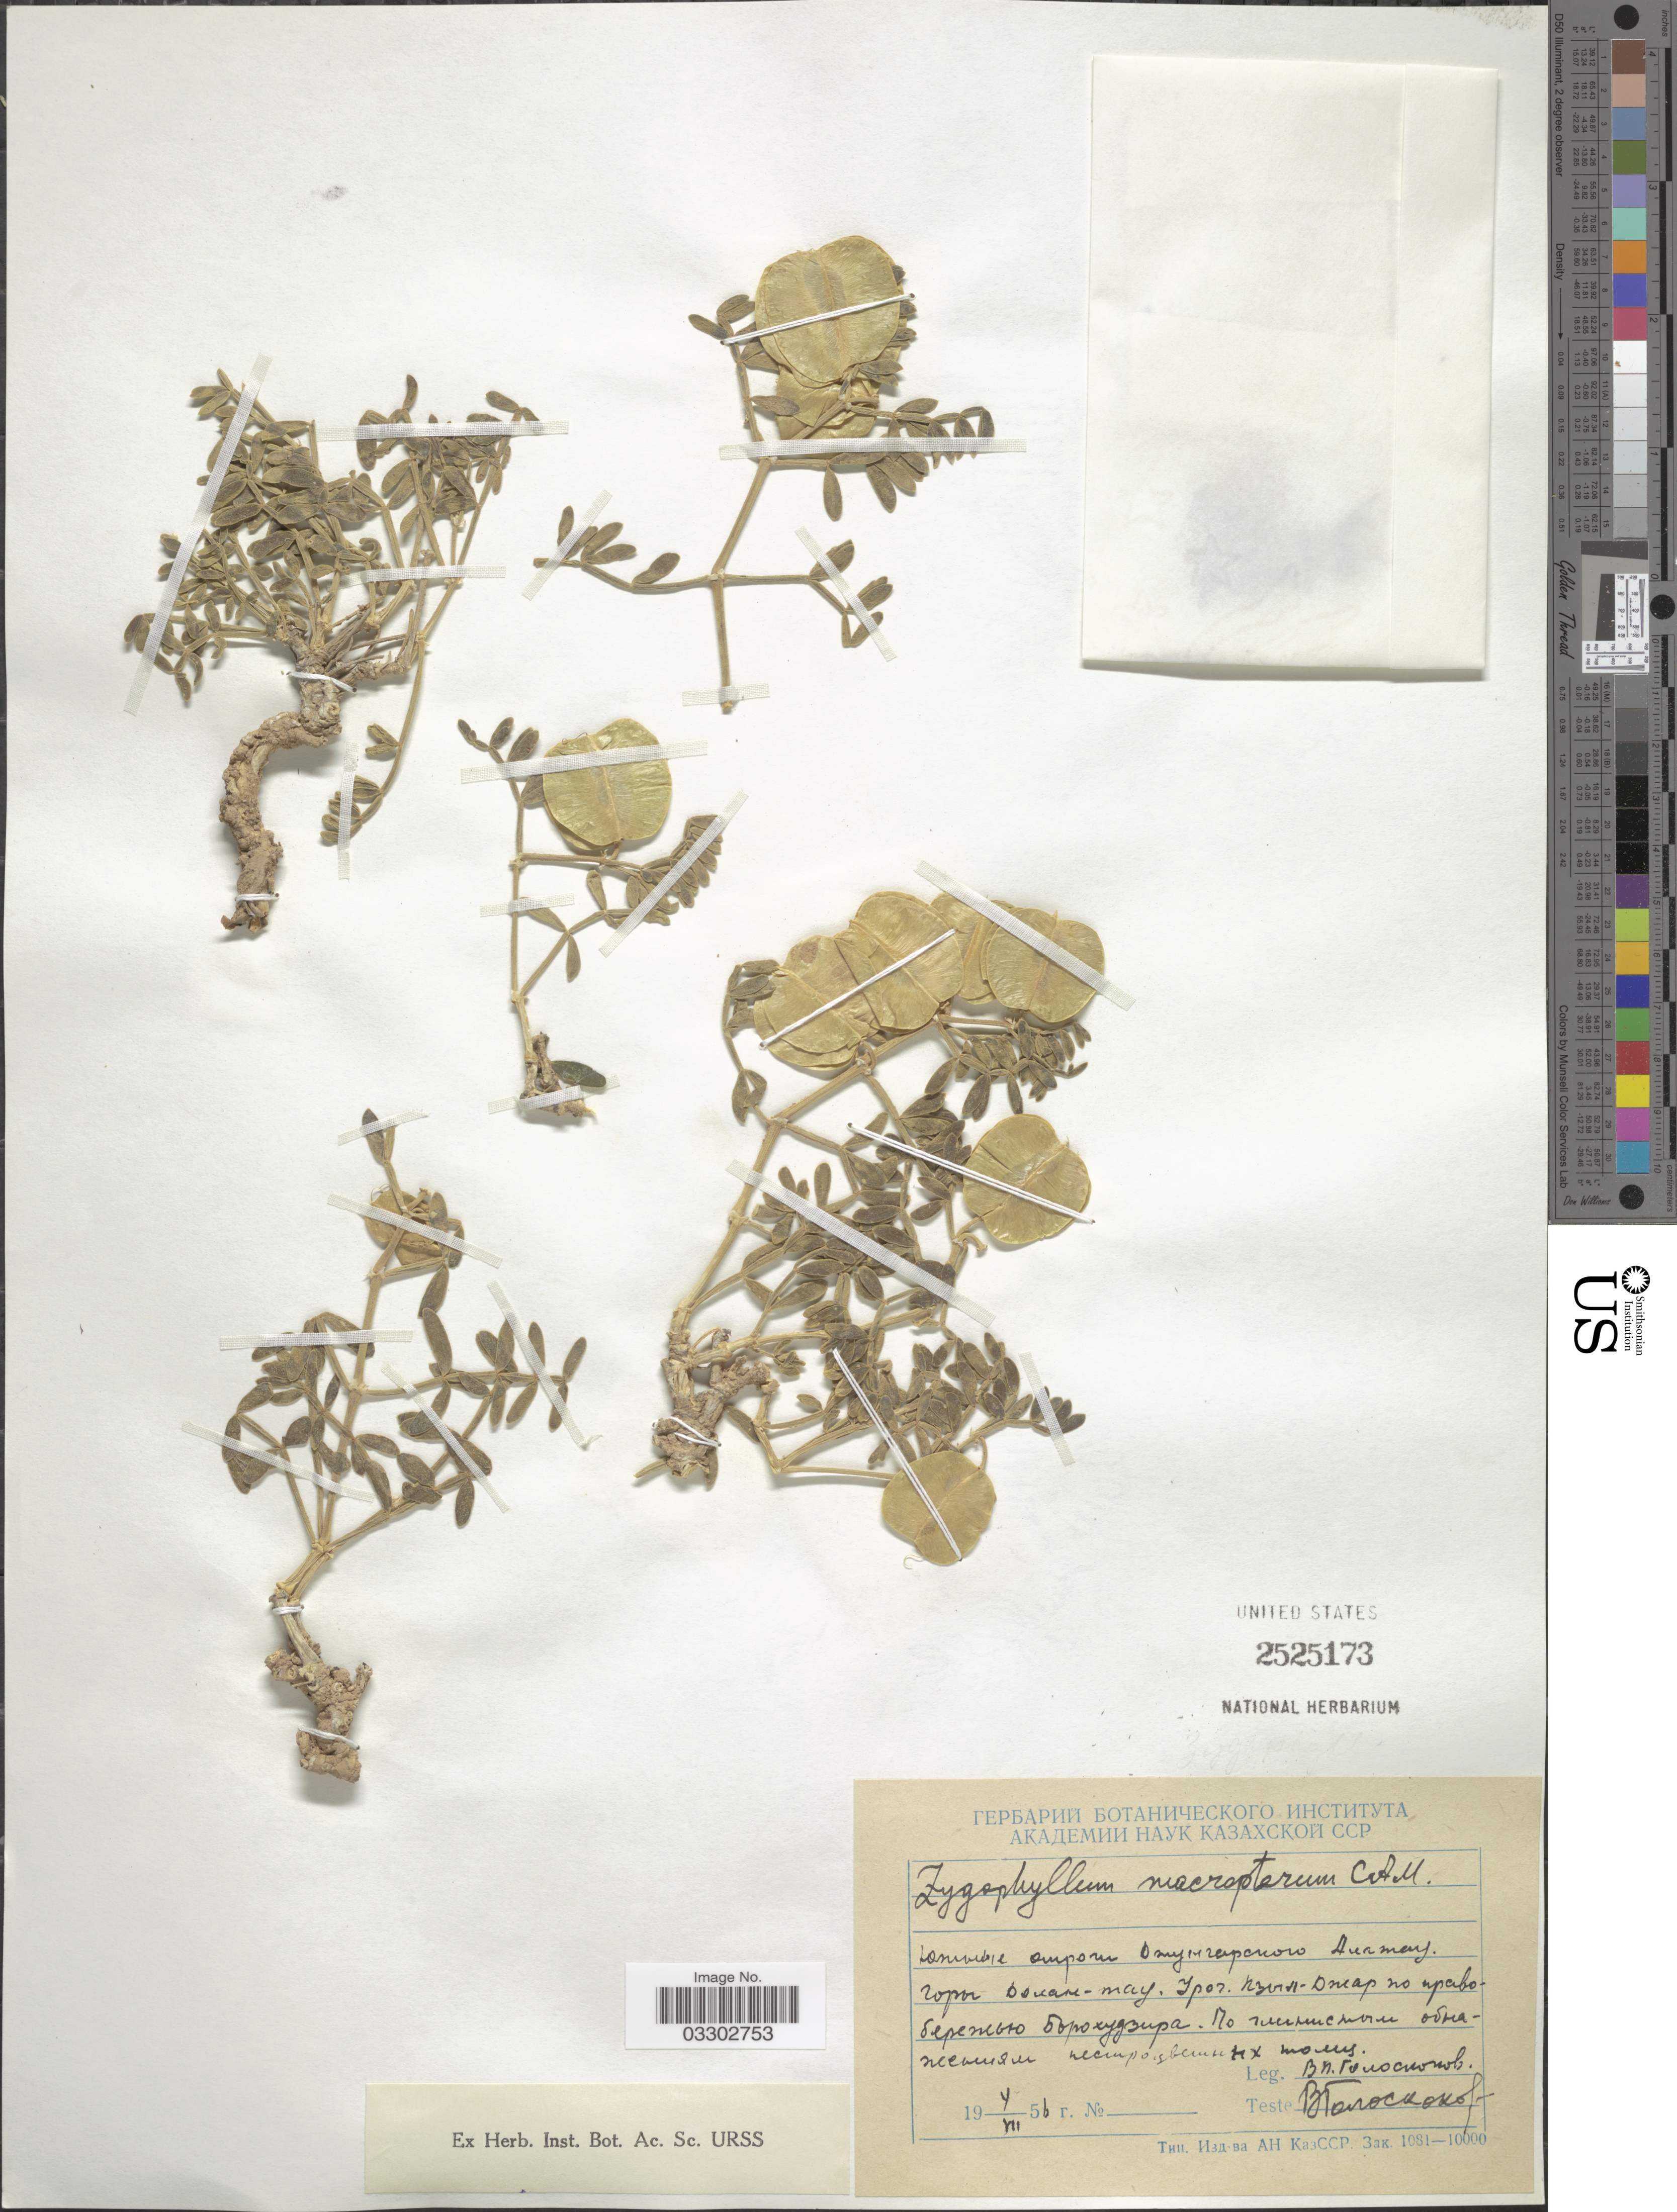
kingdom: Plantae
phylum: Tracheophyta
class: Magnoliopsida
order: Zygophyllales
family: Zygophyllaceae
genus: Zygophyllum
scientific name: Zygophyllum macropterum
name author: C.A. Mey.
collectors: V. P. Goloskokov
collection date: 1956-07-04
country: Kazakhstan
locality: Dzhungarian Alatau, Kzyl Dzhar.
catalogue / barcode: US 2525173